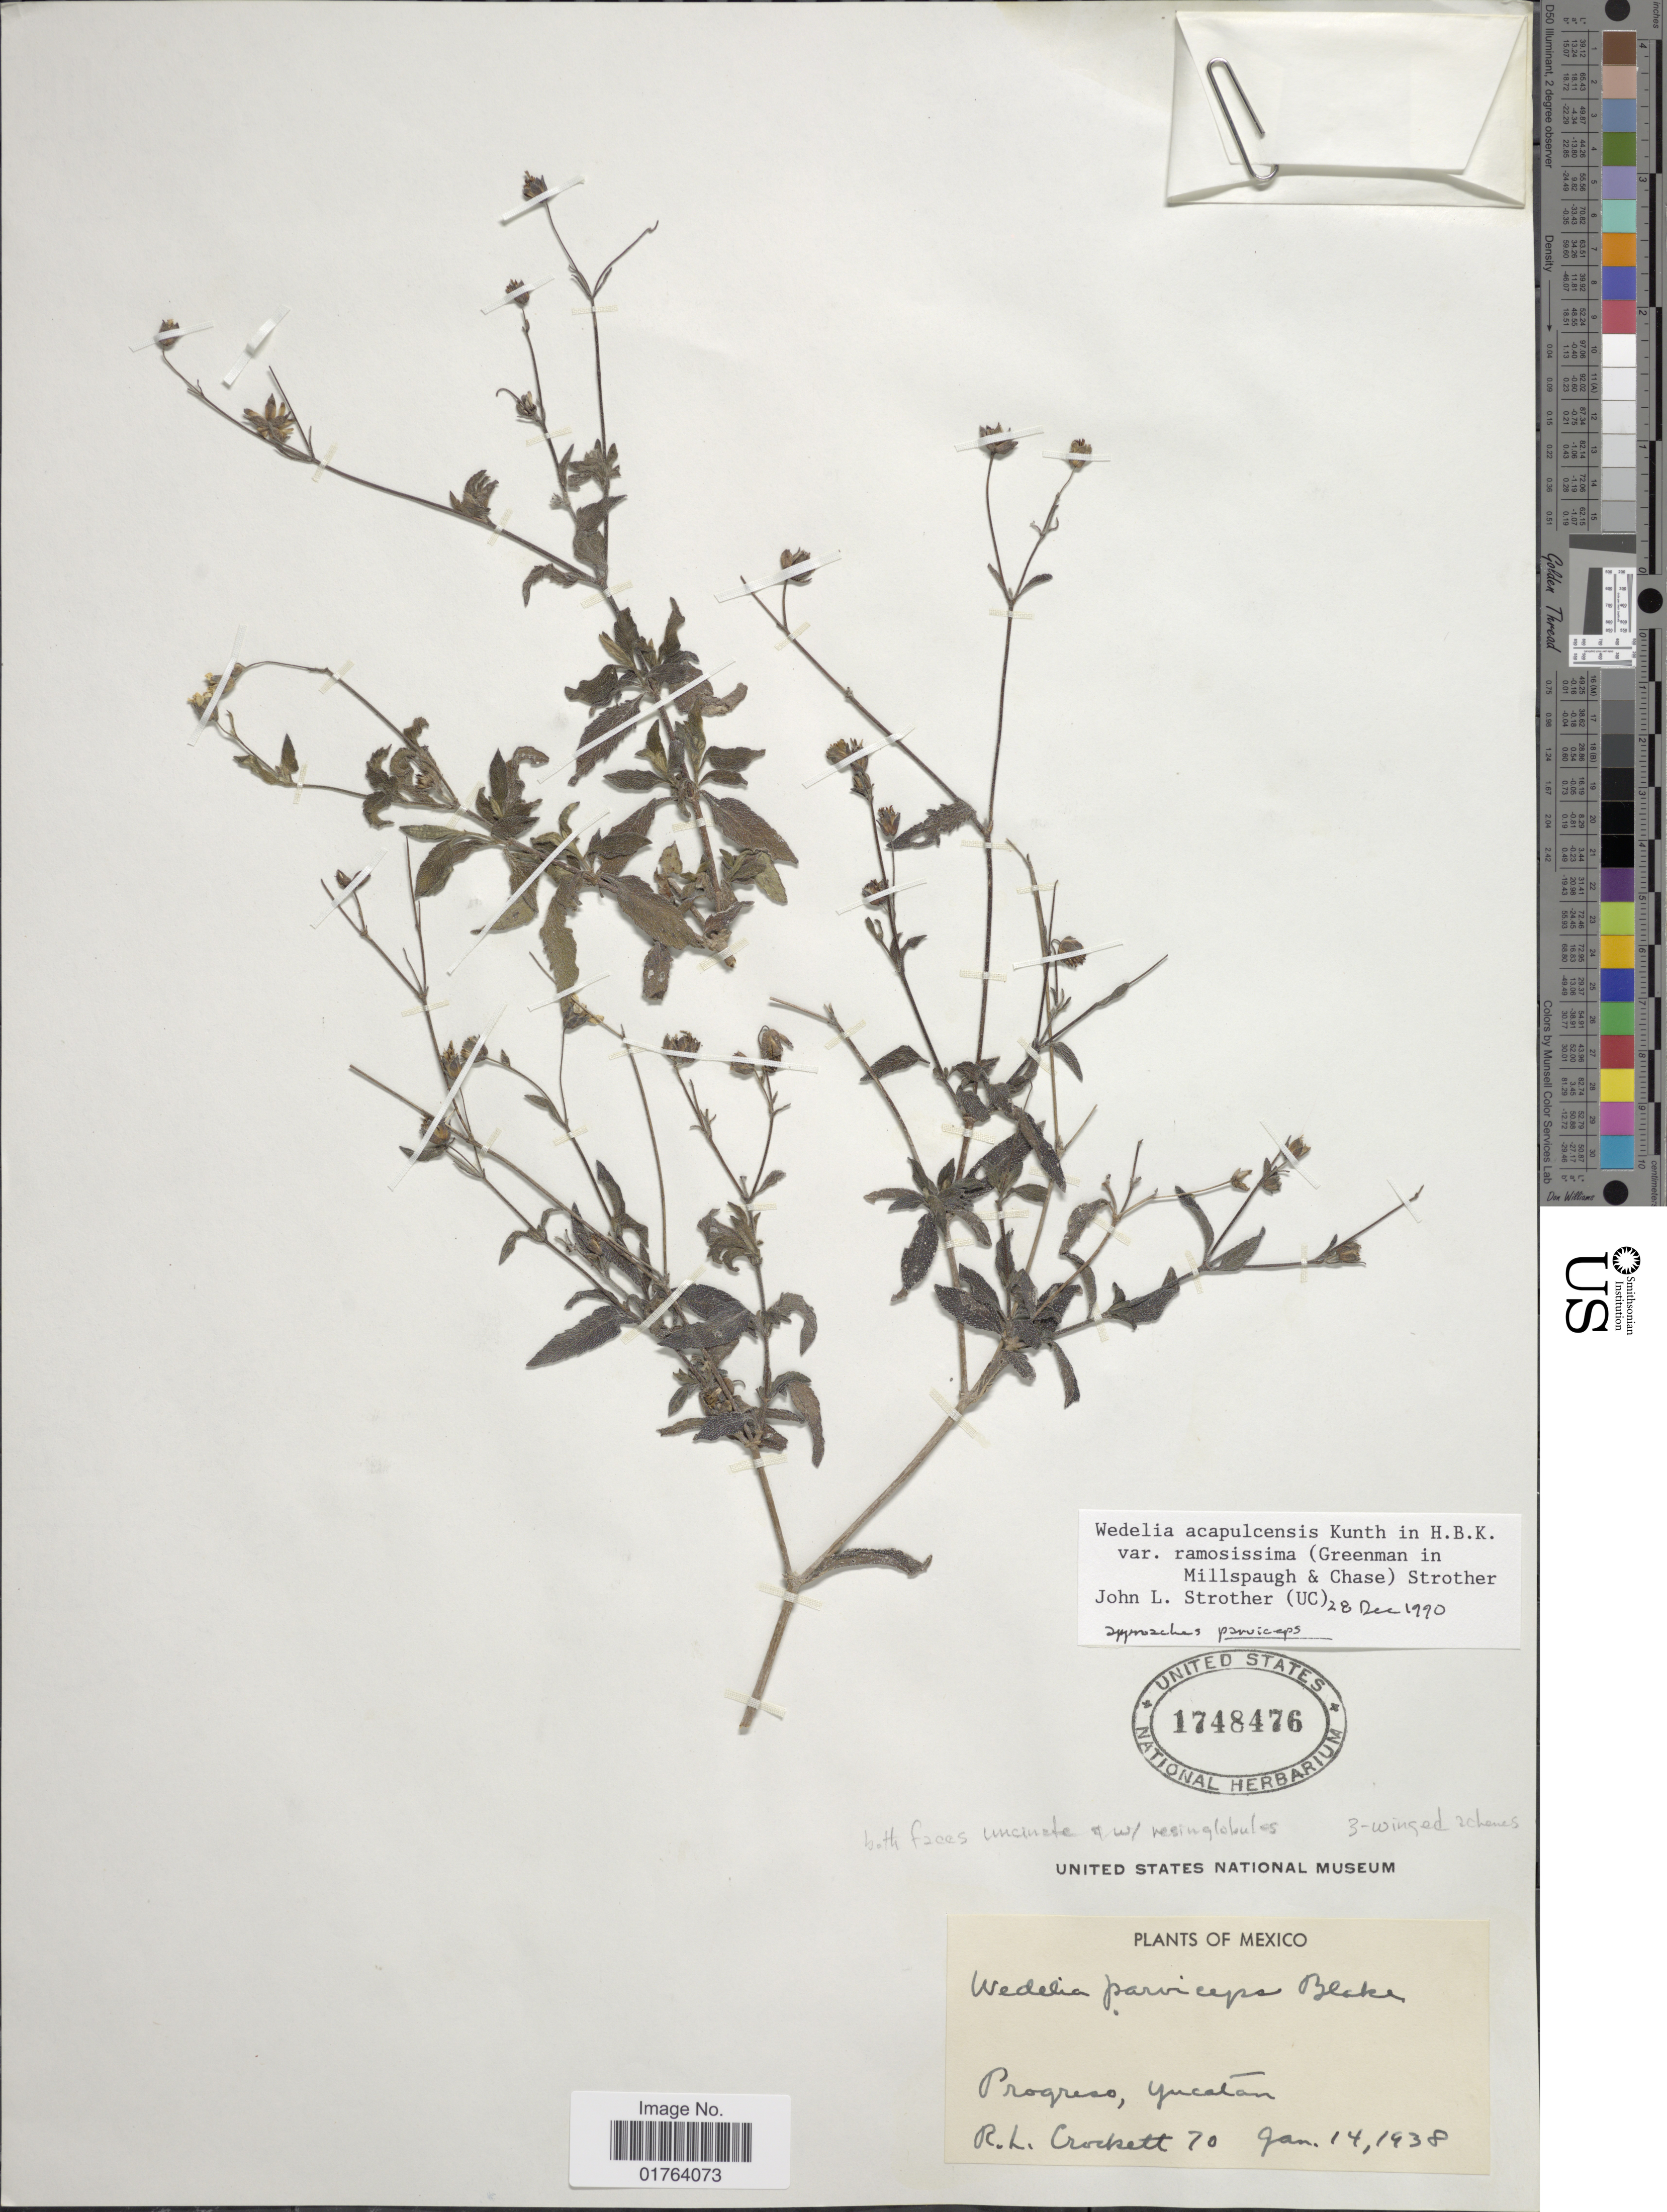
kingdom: Plantae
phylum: Tracheophyta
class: Magnoliopsida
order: Asterales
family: Asteraceae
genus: Wedelia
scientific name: Wedelia acapulcensis var. ramosissima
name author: (Greenm.) Strother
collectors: R. Crockett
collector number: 70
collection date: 1938-01-14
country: Mexico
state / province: Yucatán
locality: Progreso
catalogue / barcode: US 1748476